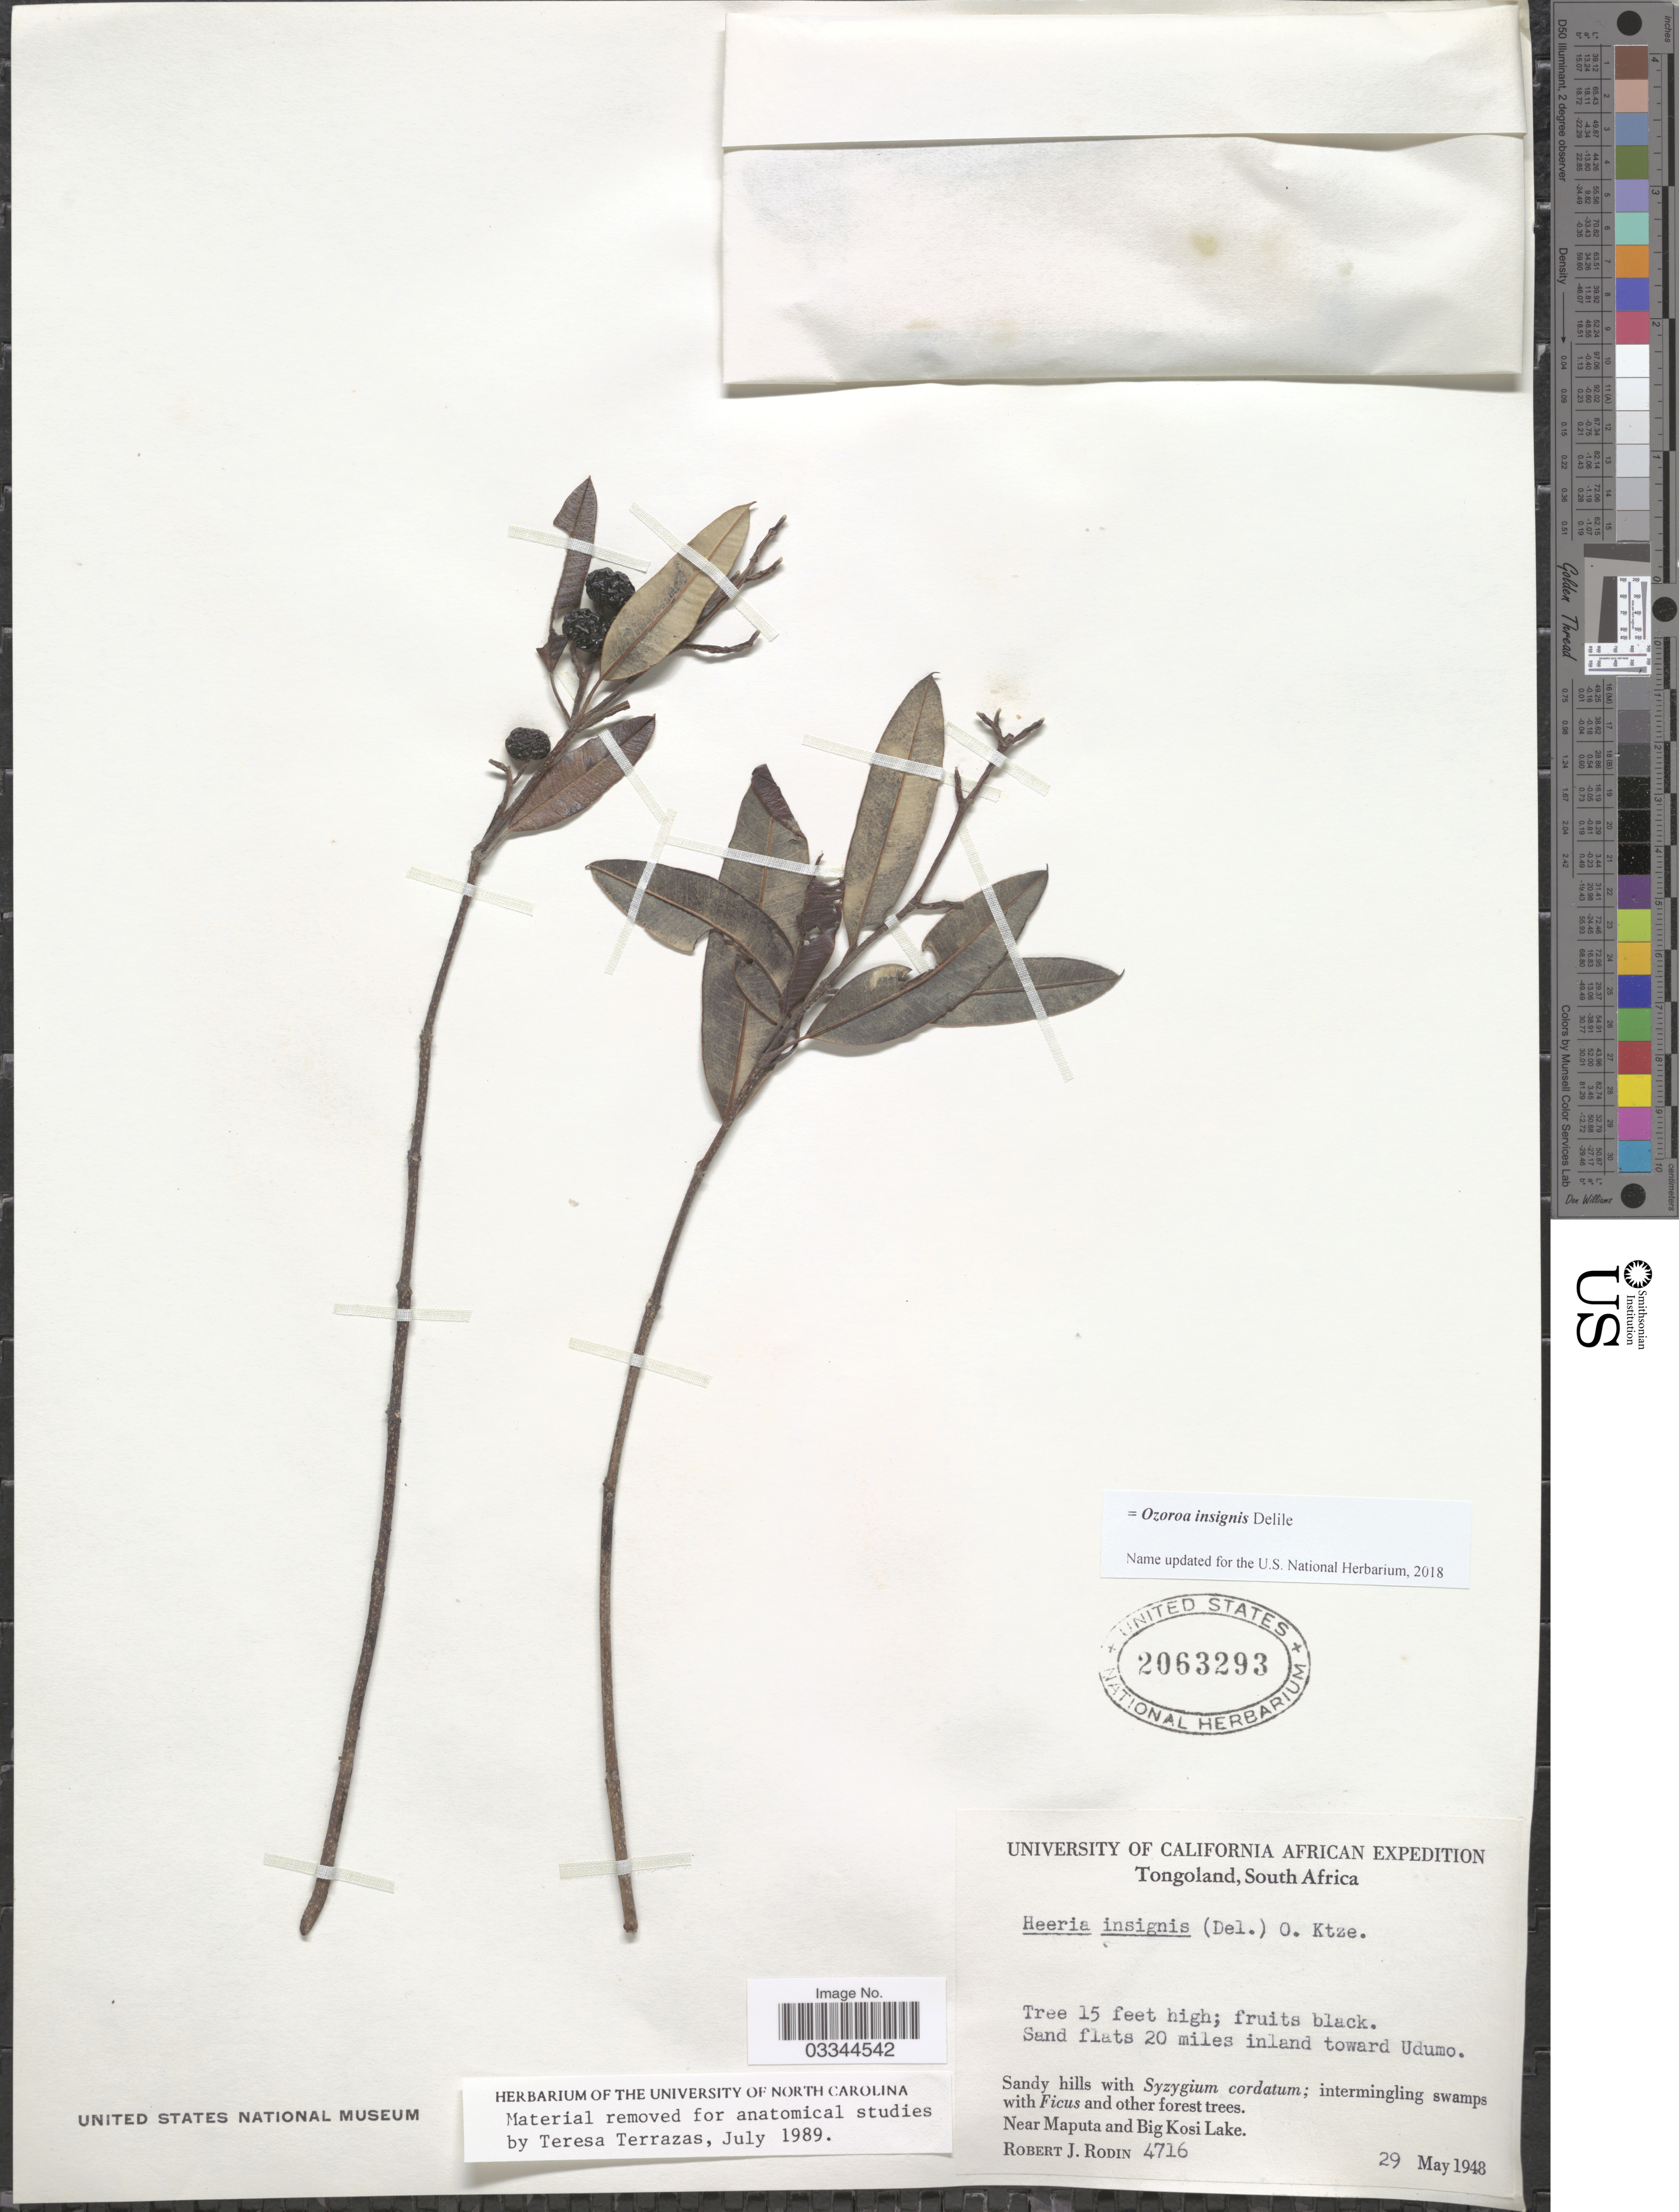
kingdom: Plantae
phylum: Tracheophyta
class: Magnoliopsida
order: Sapindales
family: Anacardiaceae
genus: Ozoroa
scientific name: Ozoroa insignis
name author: Delile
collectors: R. J. Rodin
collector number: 4716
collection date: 1948-05-29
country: South Africa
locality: Sand flats 20 miles inland toward Udumo. Tongoland. Near Maputa and Big Kosi Lake.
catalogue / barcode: US 2063293